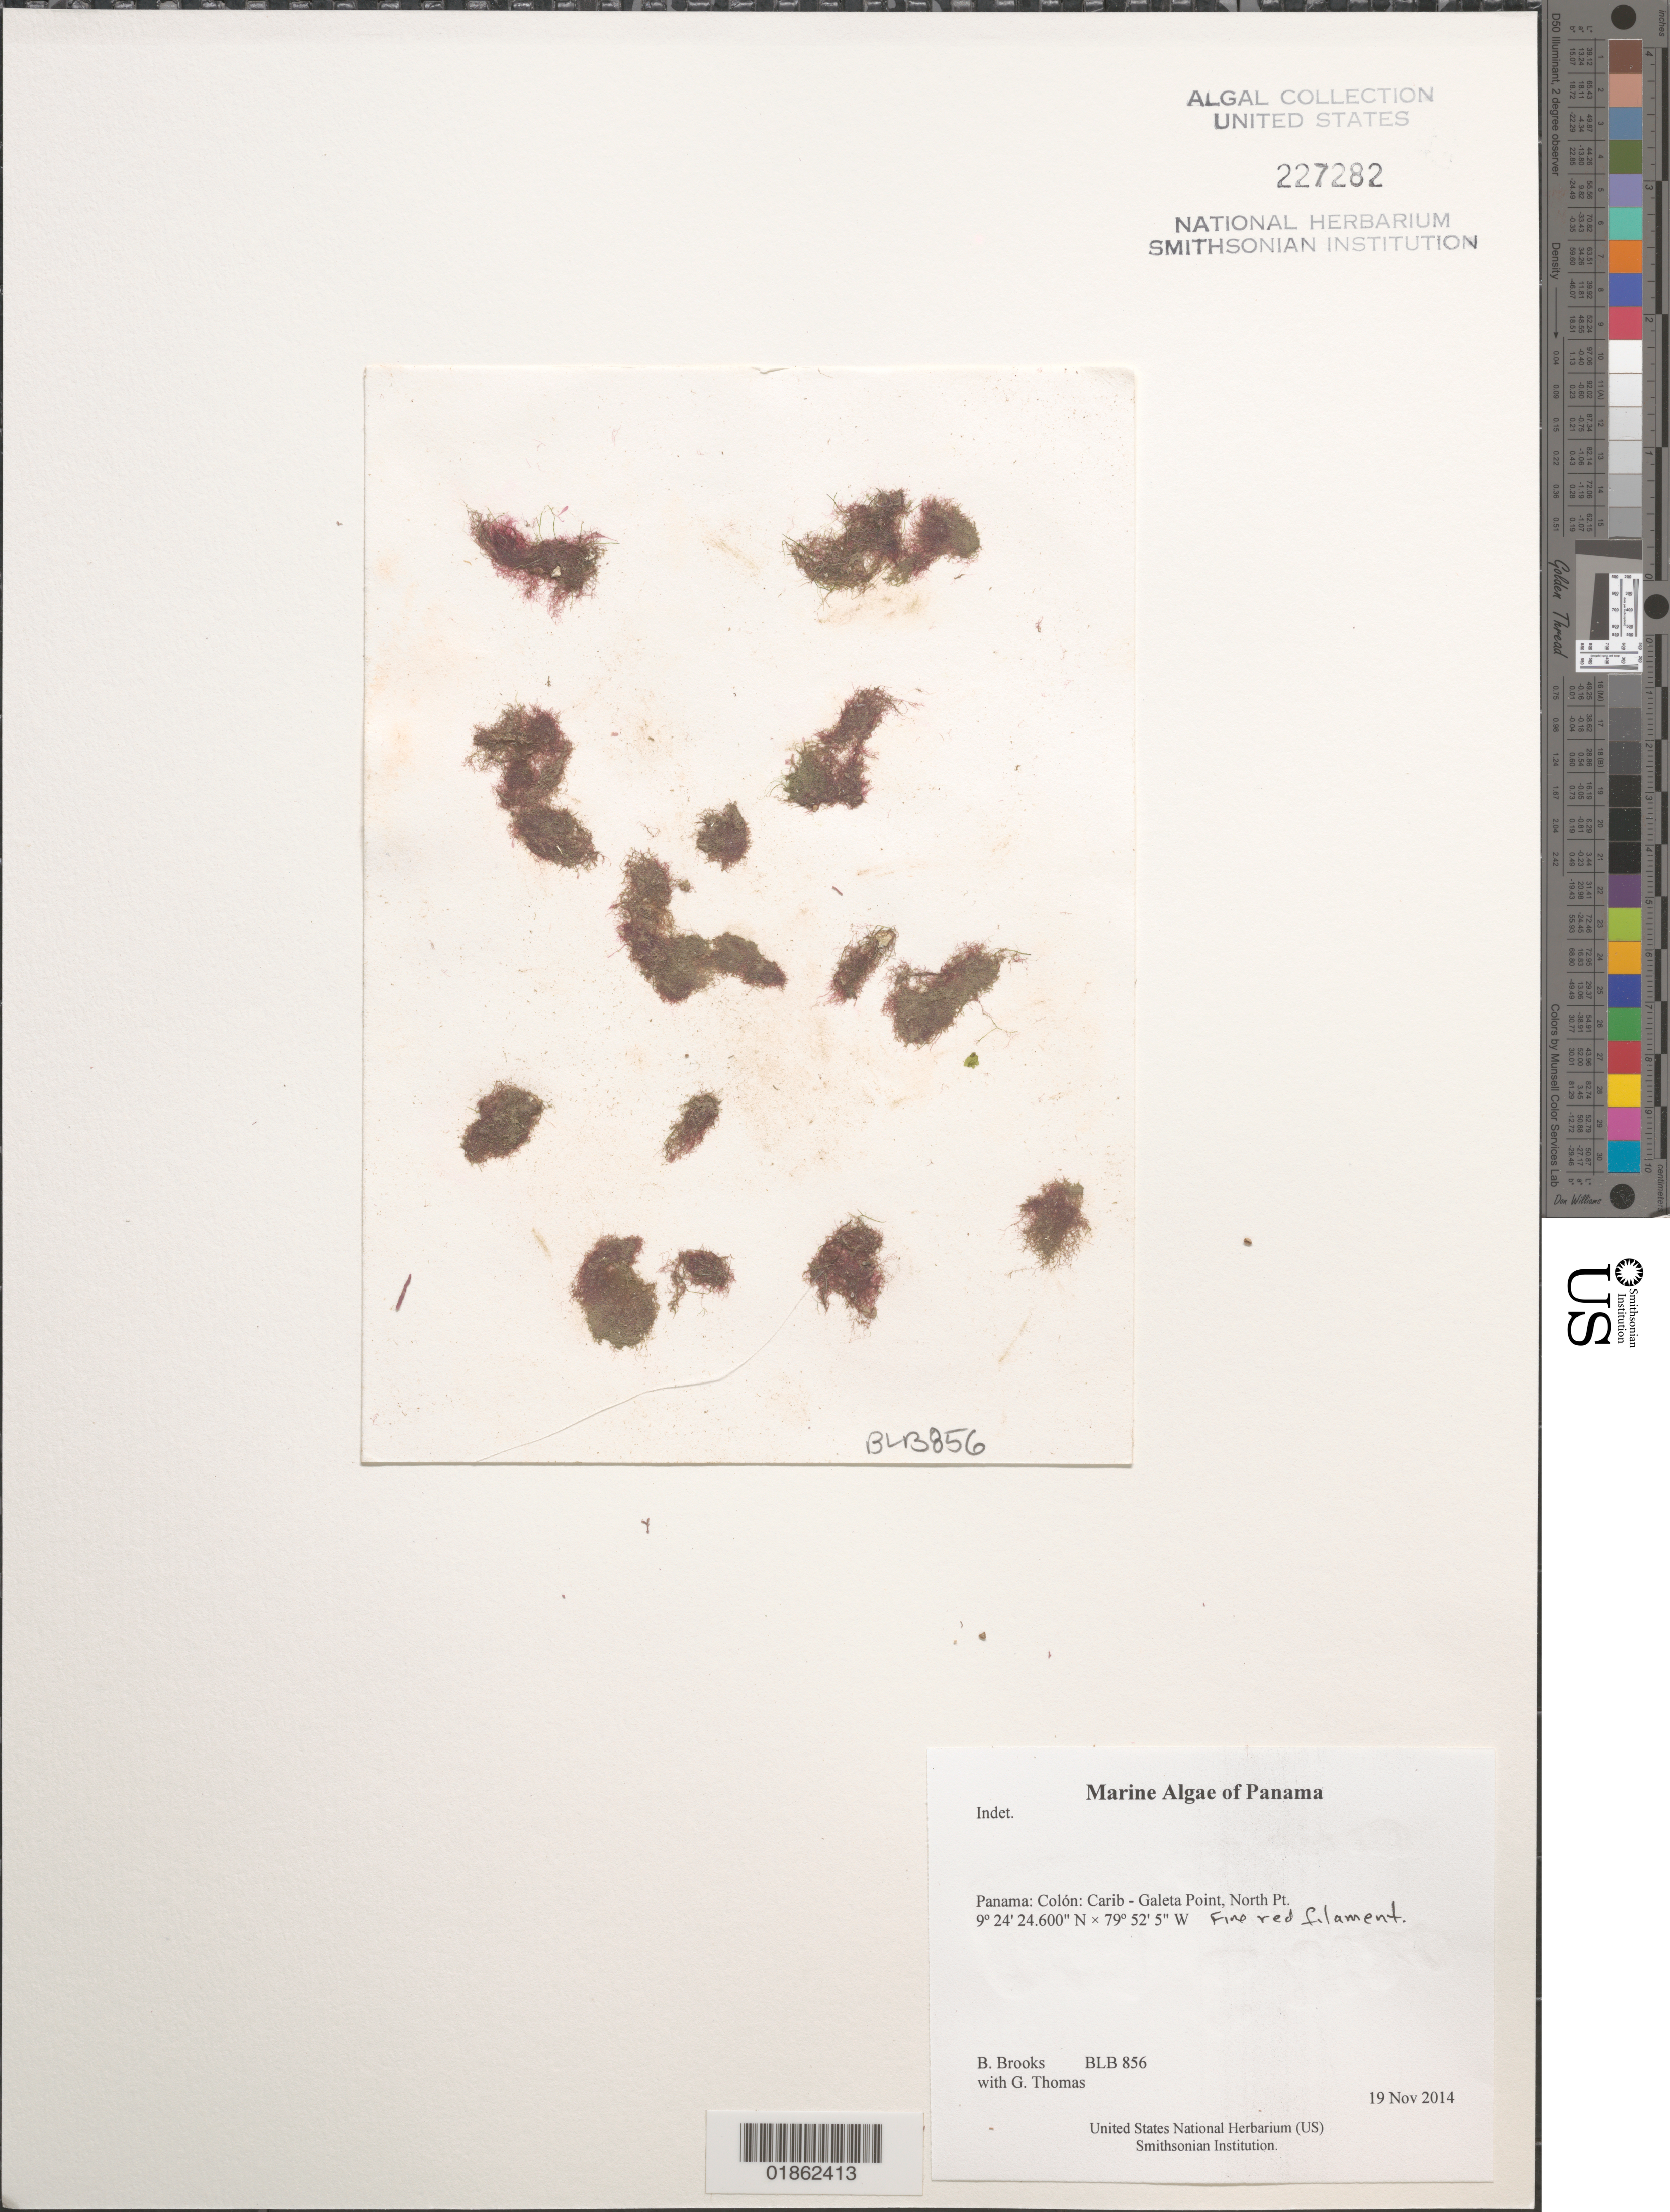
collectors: B. Brooks & G. Thomas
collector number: BLB 856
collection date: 2014-11-19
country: Panama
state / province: Colón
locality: Carib - Galeta Point, North Pt.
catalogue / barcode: US 227282